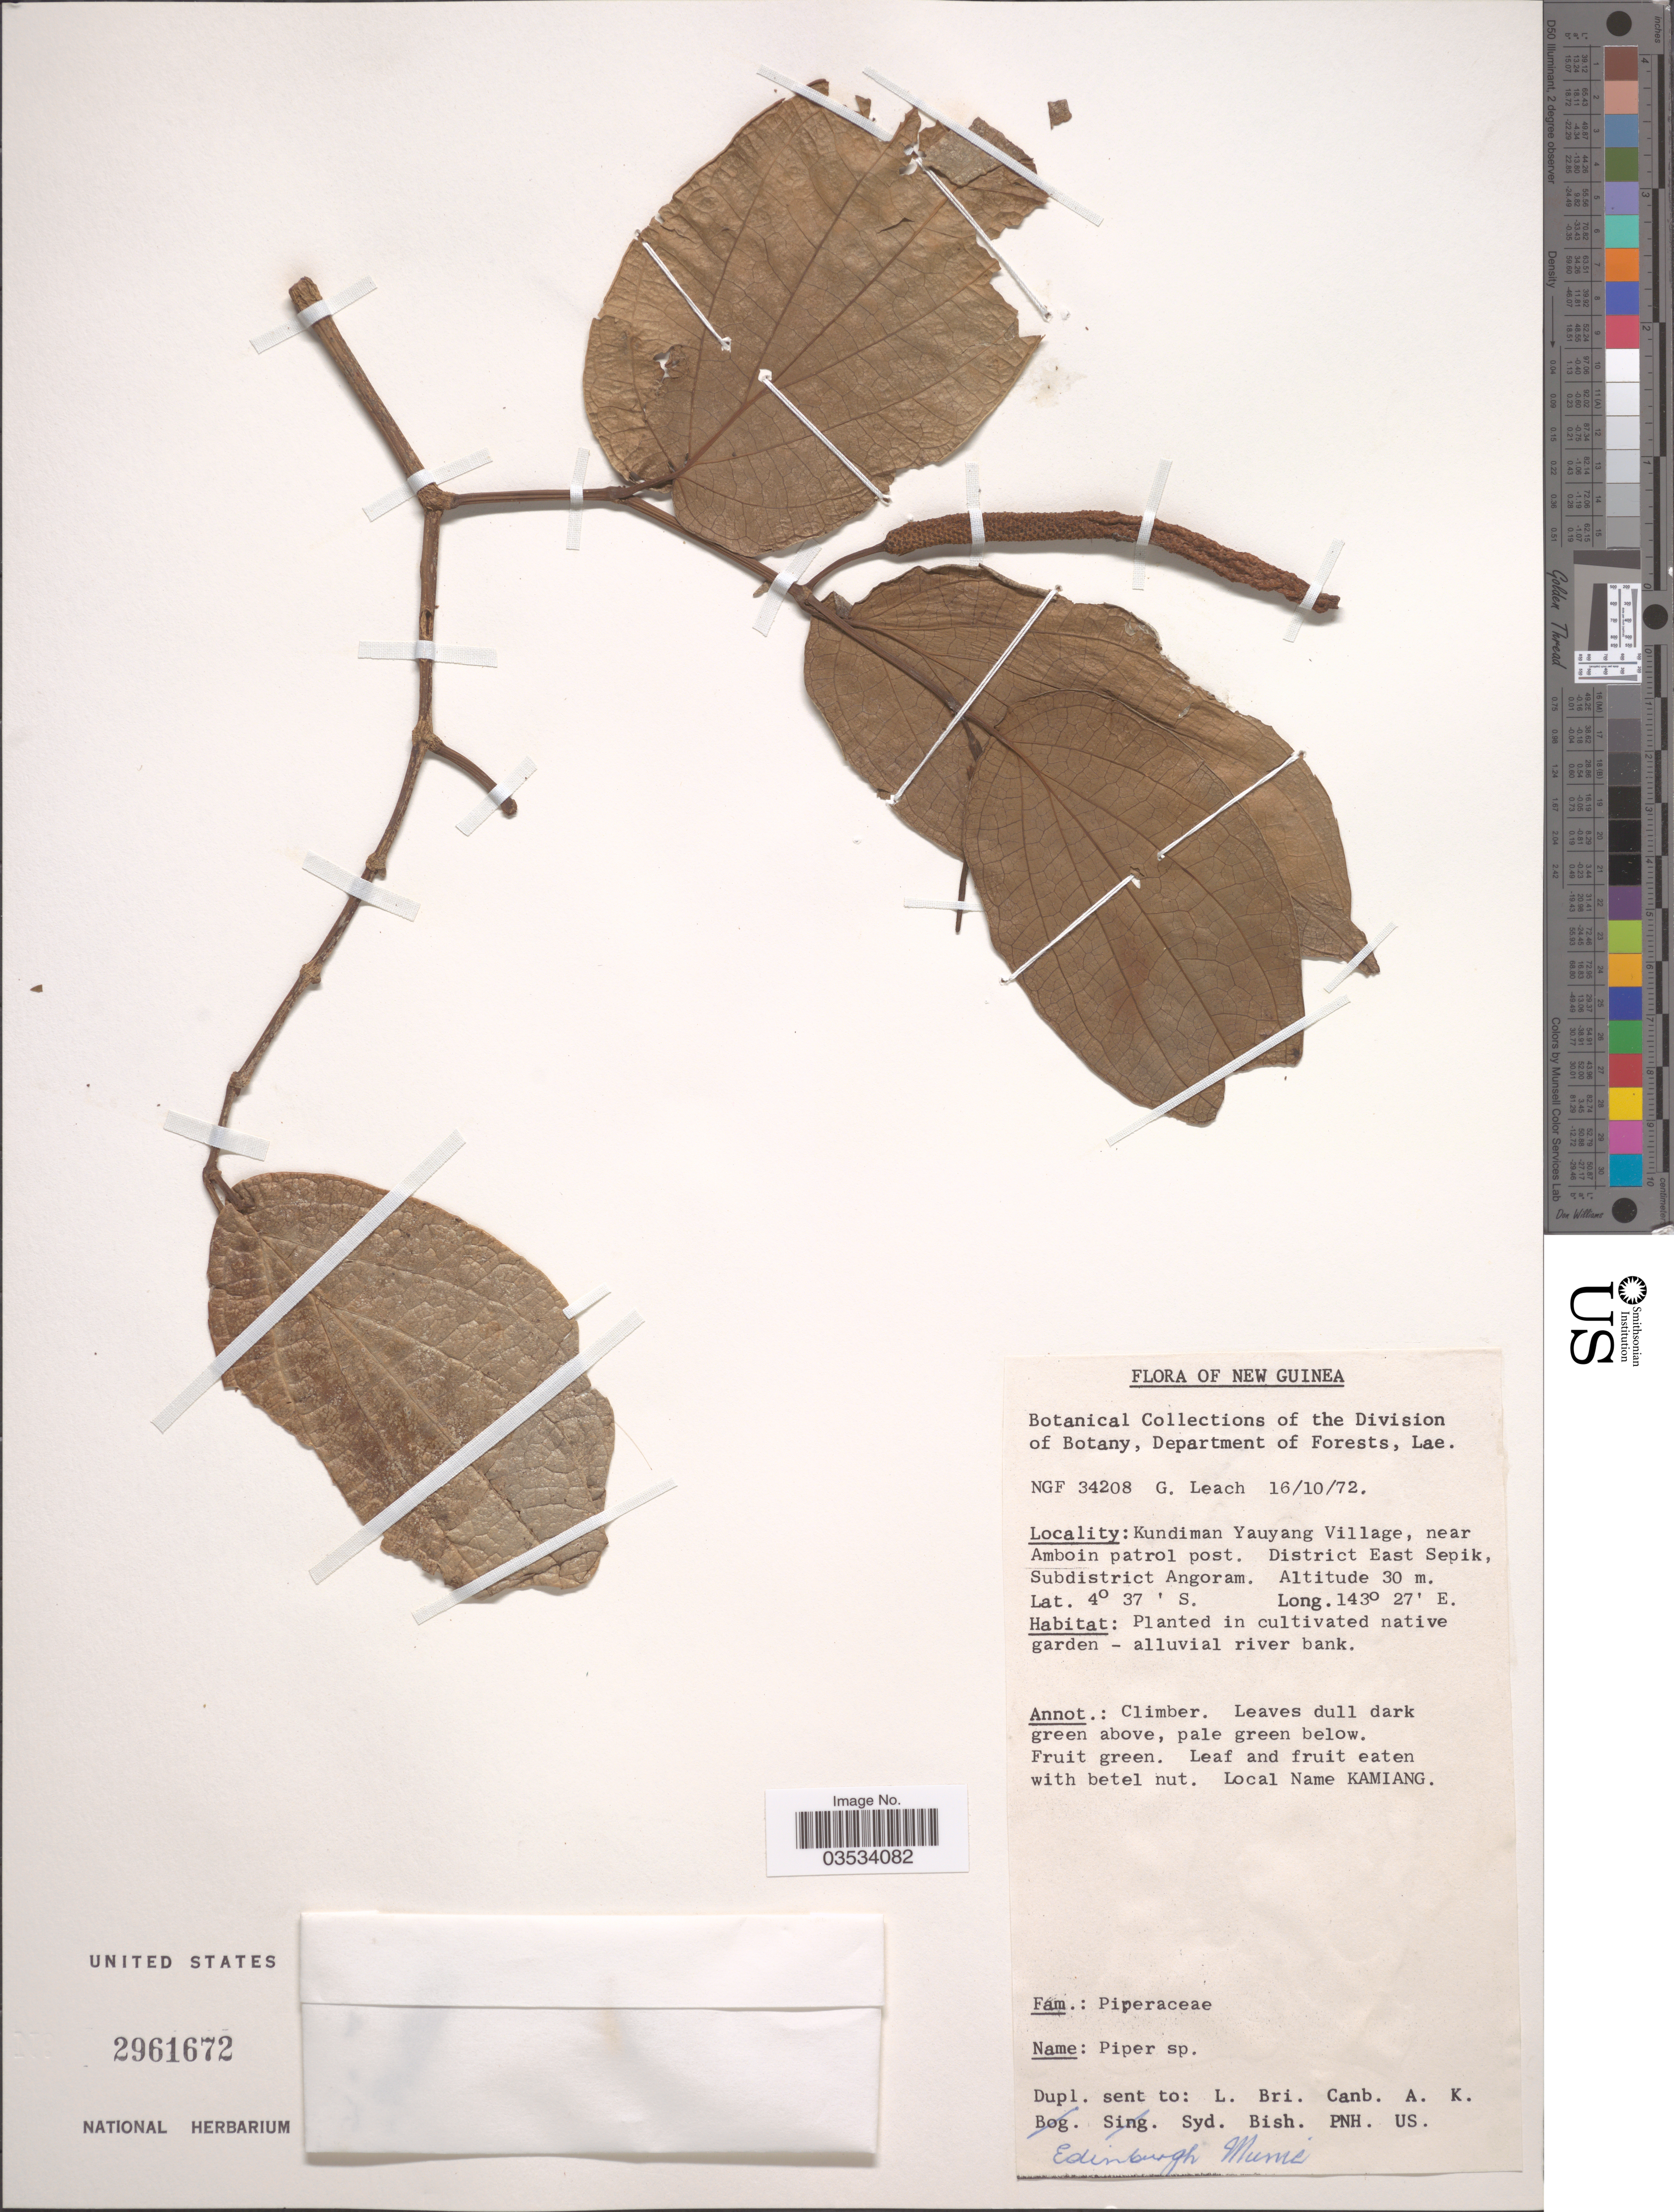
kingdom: Plantae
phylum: Tracheophyta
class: Magnoliopsida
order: Piperales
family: Piperaceae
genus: Piper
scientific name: Piper sp.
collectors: G. Leach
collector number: NGF34208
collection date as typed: Transcribed d/m/y: 16/10/72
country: Papua New Guinea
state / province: East Sepik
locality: New Guinea. Kundiman Yauyang Village, near Amboin patrol post. District East Sepik, Subdistrict Angoram.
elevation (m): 30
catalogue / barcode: US 2961672